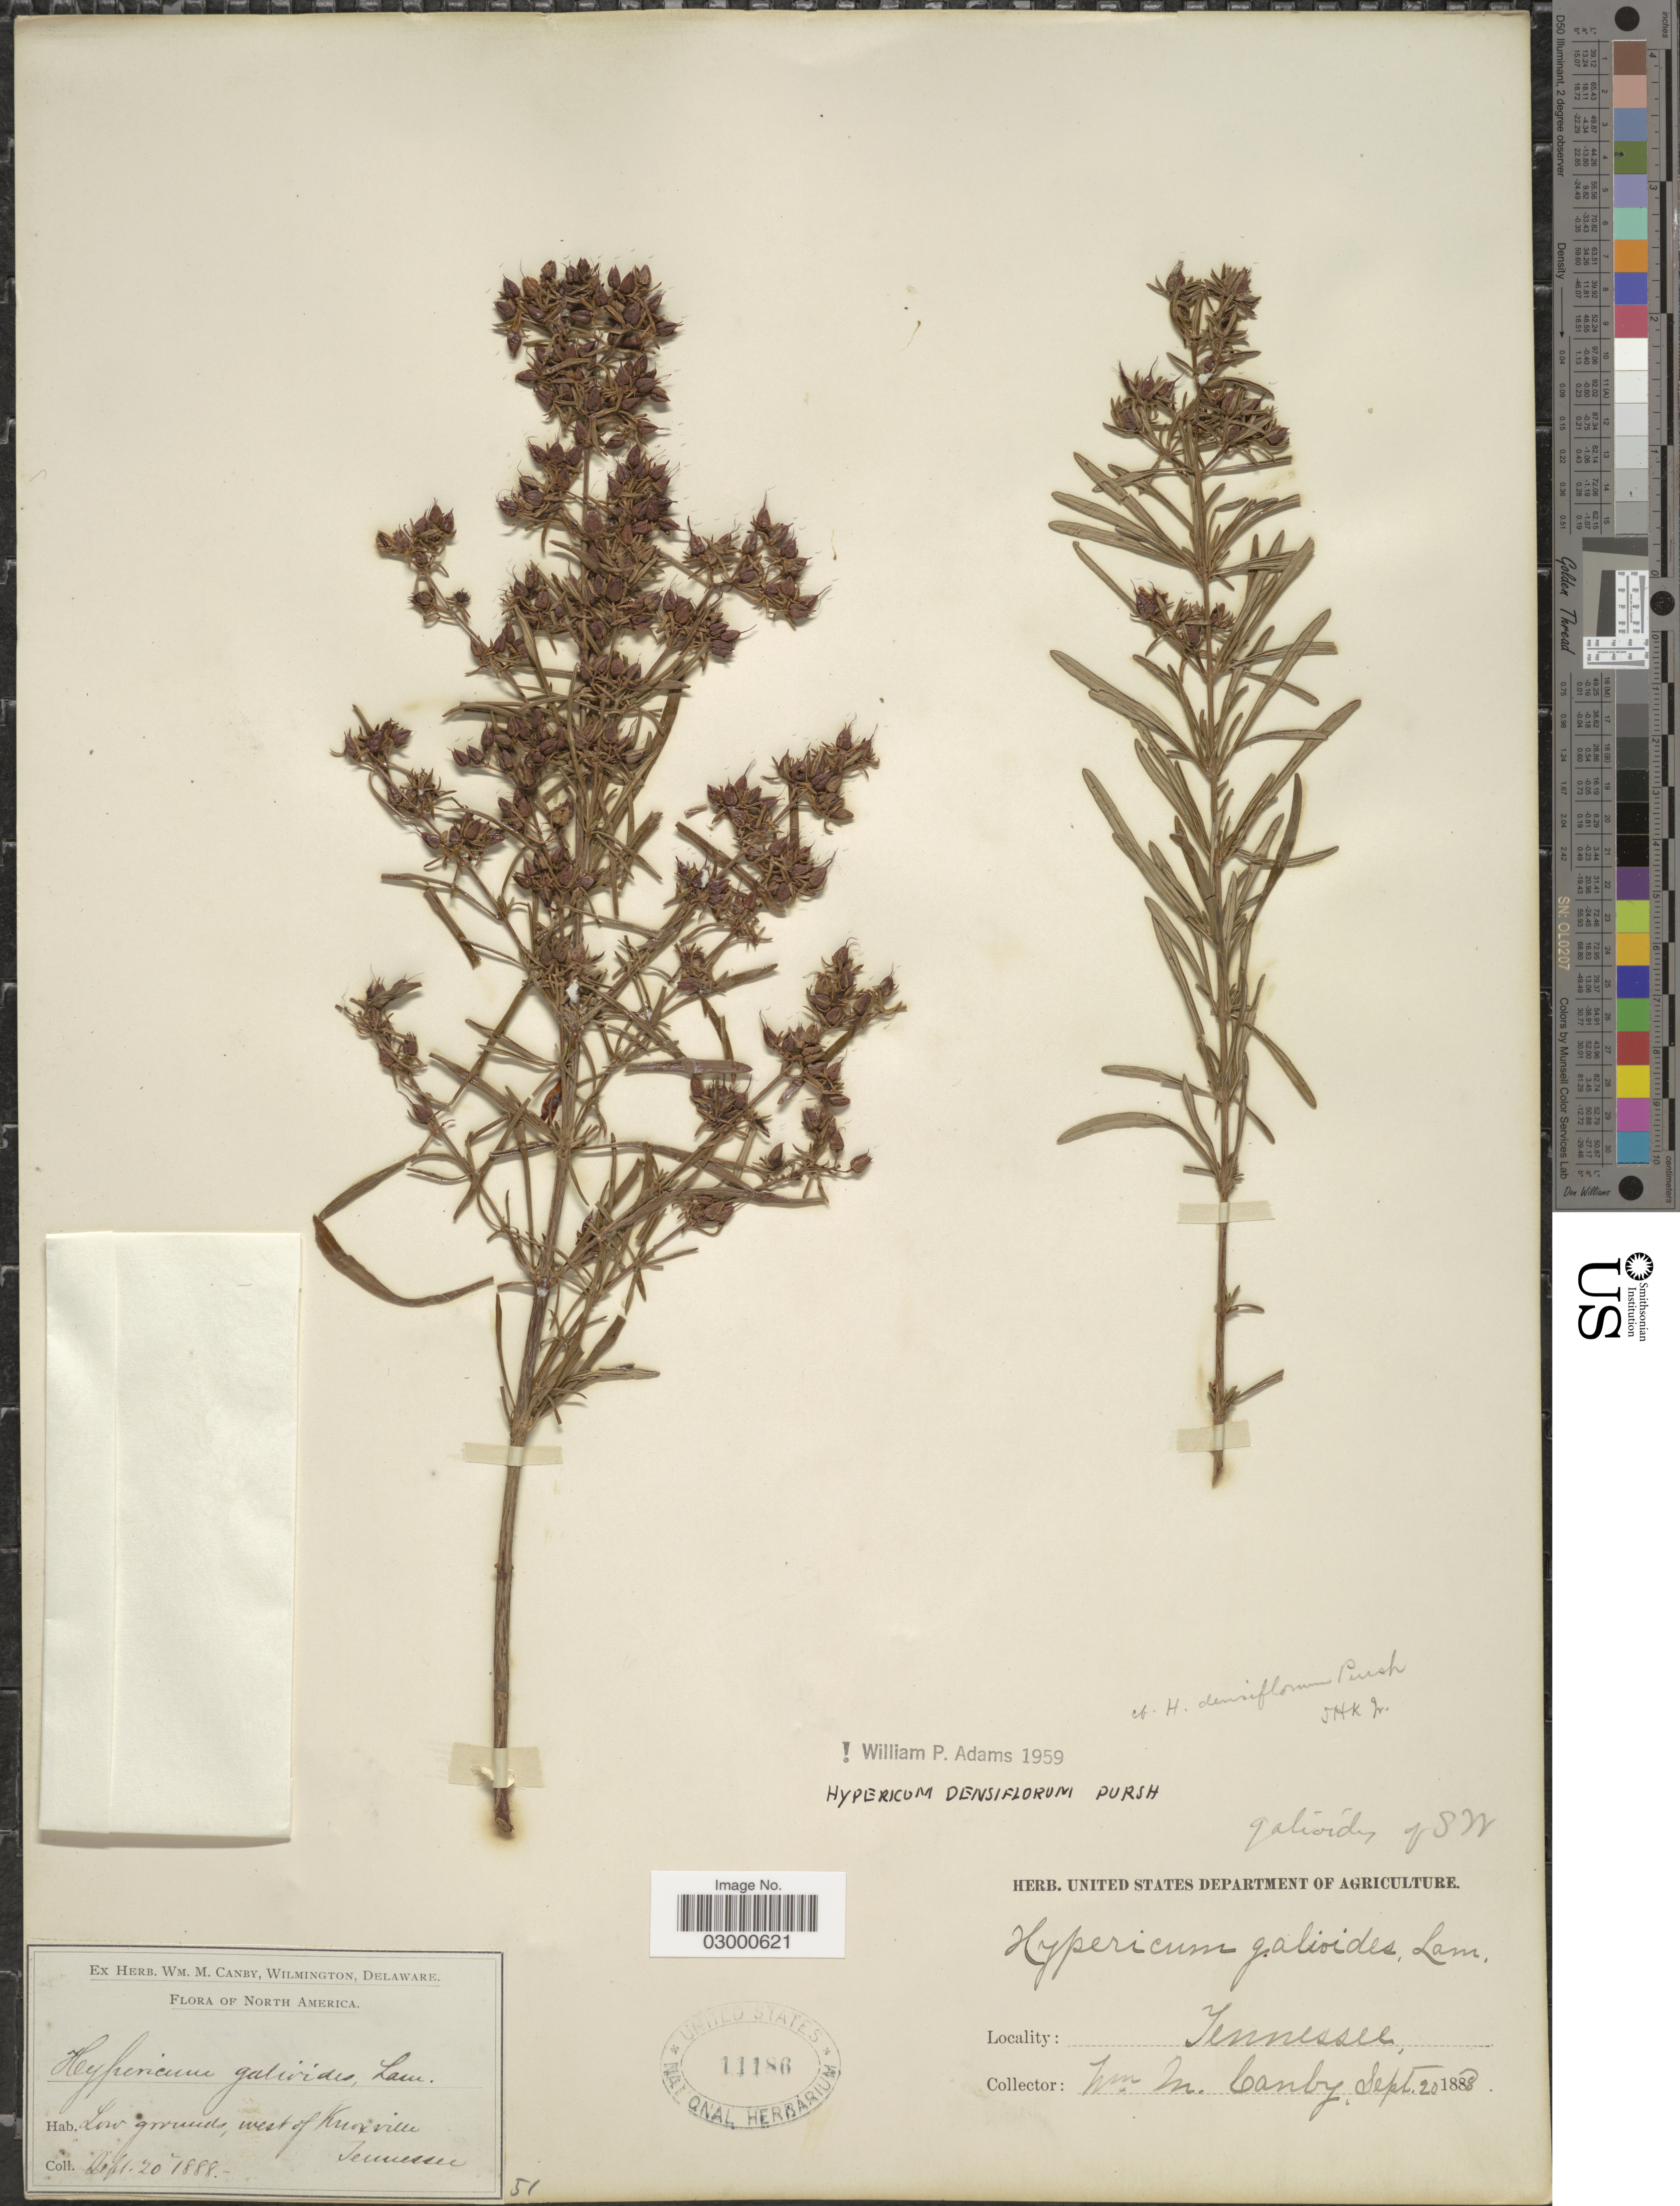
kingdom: Plantae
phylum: Tracheophyta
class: Magnoliopsida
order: Malpighiales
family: Hypericaceae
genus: Hypericum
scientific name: Hypericum densiflorum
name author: Pursh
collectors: W. M. Canby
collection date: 1888-09-20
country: United States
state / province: Tennessee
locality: West of Knoxville.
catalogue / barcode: US 11186